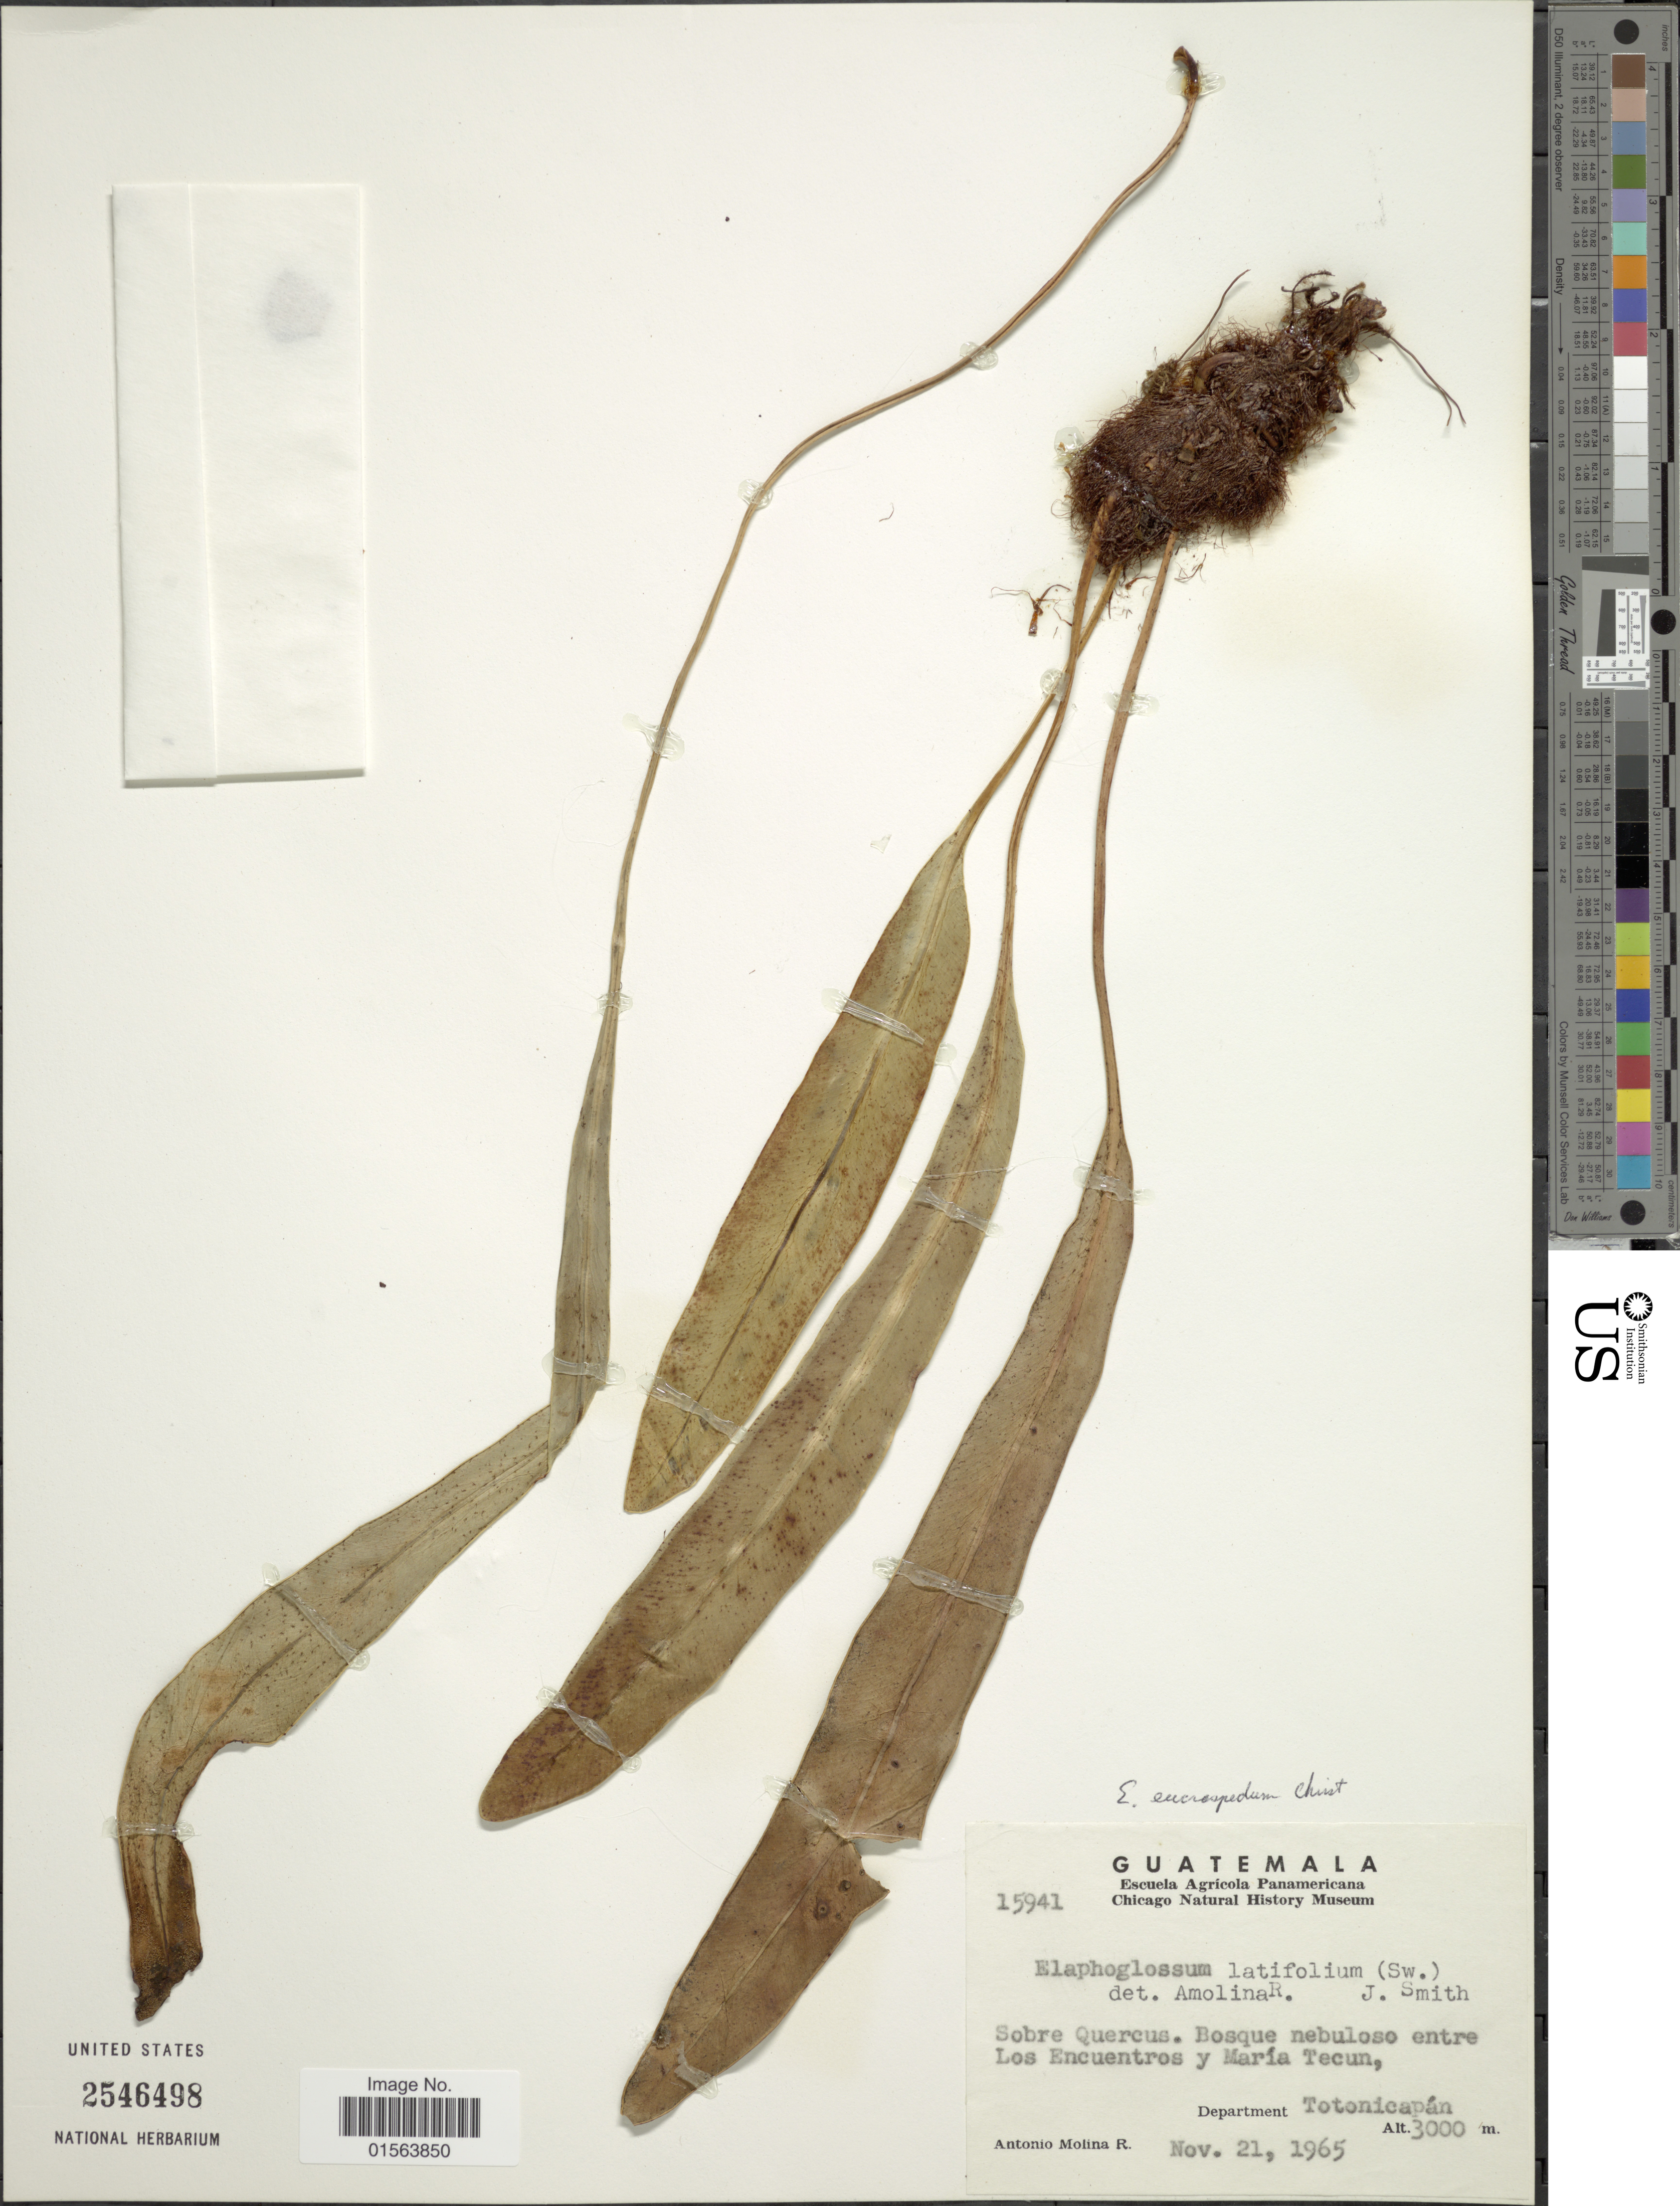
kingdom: Plantae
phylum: Tracheophyta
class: Polypodiopsida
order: Polypodiales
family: Dryopteridaceae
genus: Elaphoglossum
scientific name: Elaphoglossum glaucum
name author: T. Moore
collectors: A. Molina R.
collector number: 15941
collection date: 1965-11-21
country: Guatemala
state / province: Totonicapan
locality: Sobre Quercus, Bosque nebuloso entre Los Encuentros y Maria Tecum, Department Totonicapan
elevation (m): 3000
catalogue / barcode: US 2546498